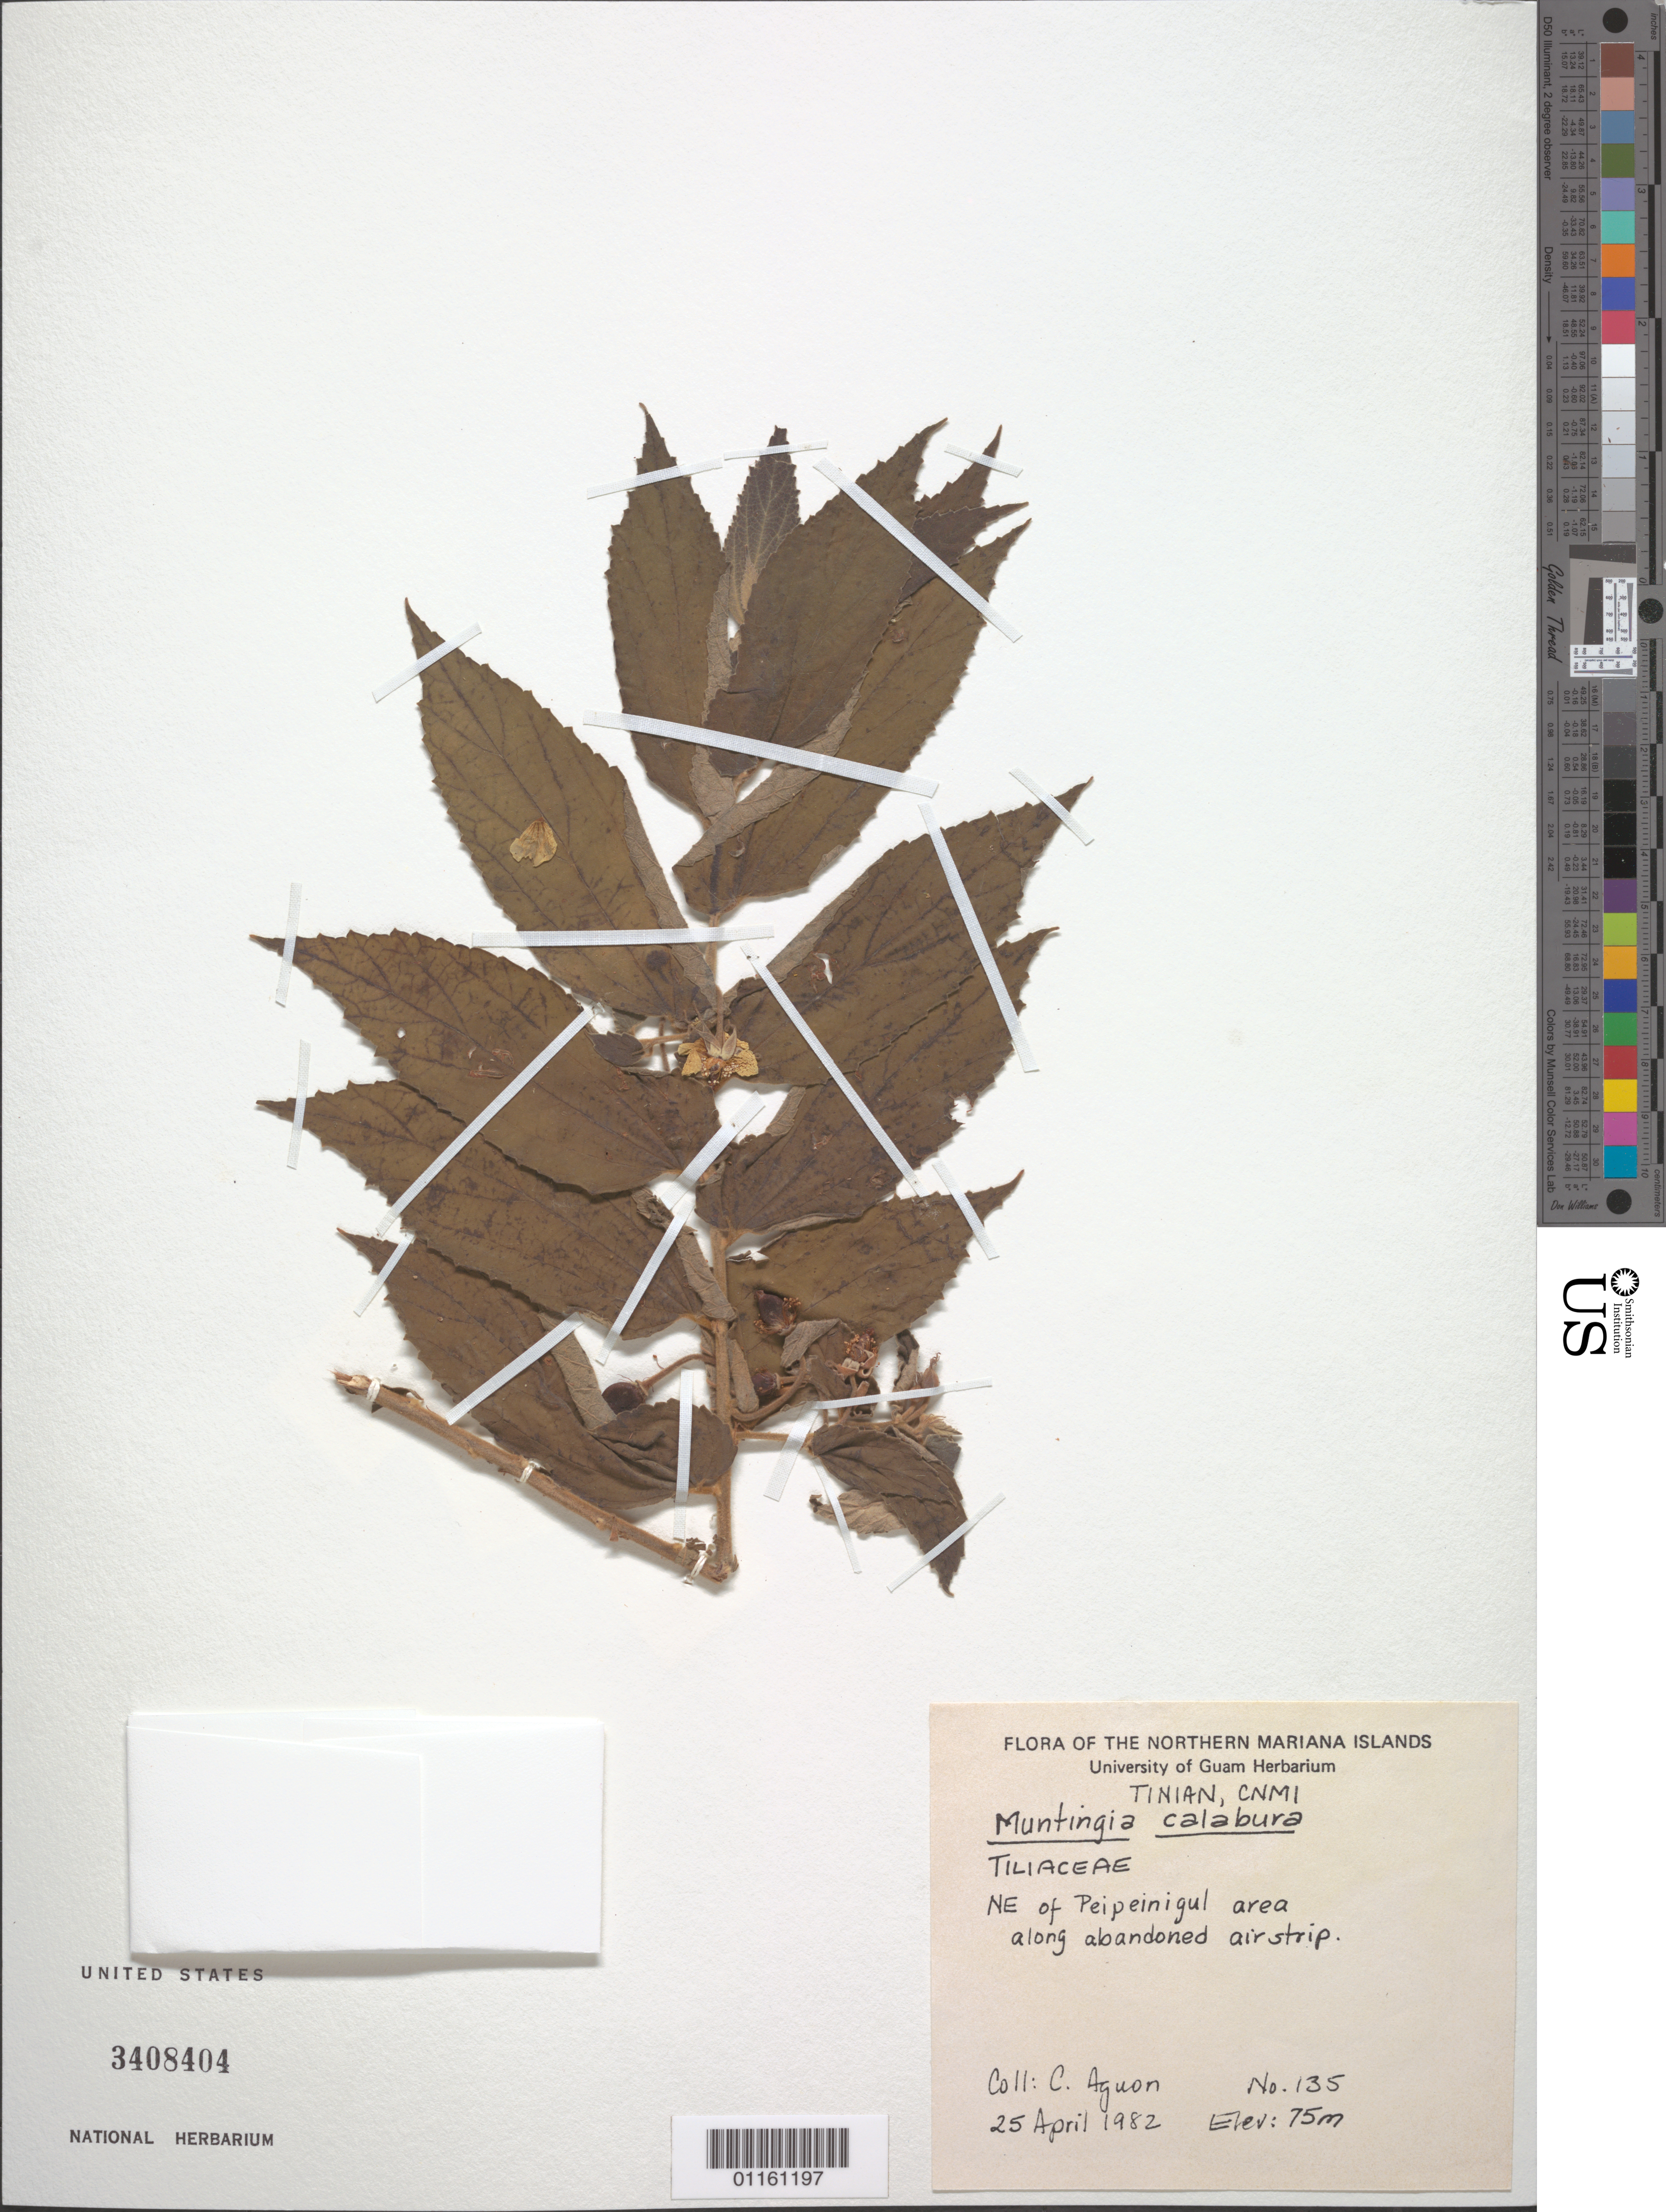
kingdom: Plantae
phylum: Tracheophyta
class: Magnoliopsida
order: Malvales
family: Muntingiaceae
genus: Muntingia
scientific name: Muntingia calabura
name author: L.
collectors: C. Aguon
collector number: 135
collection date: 1982-04-25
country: Northern Mariana Islands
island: Tinian Island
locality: NE of Peipeinigul area along abandoned airstrip.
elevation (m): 75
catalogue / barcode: US 3408404